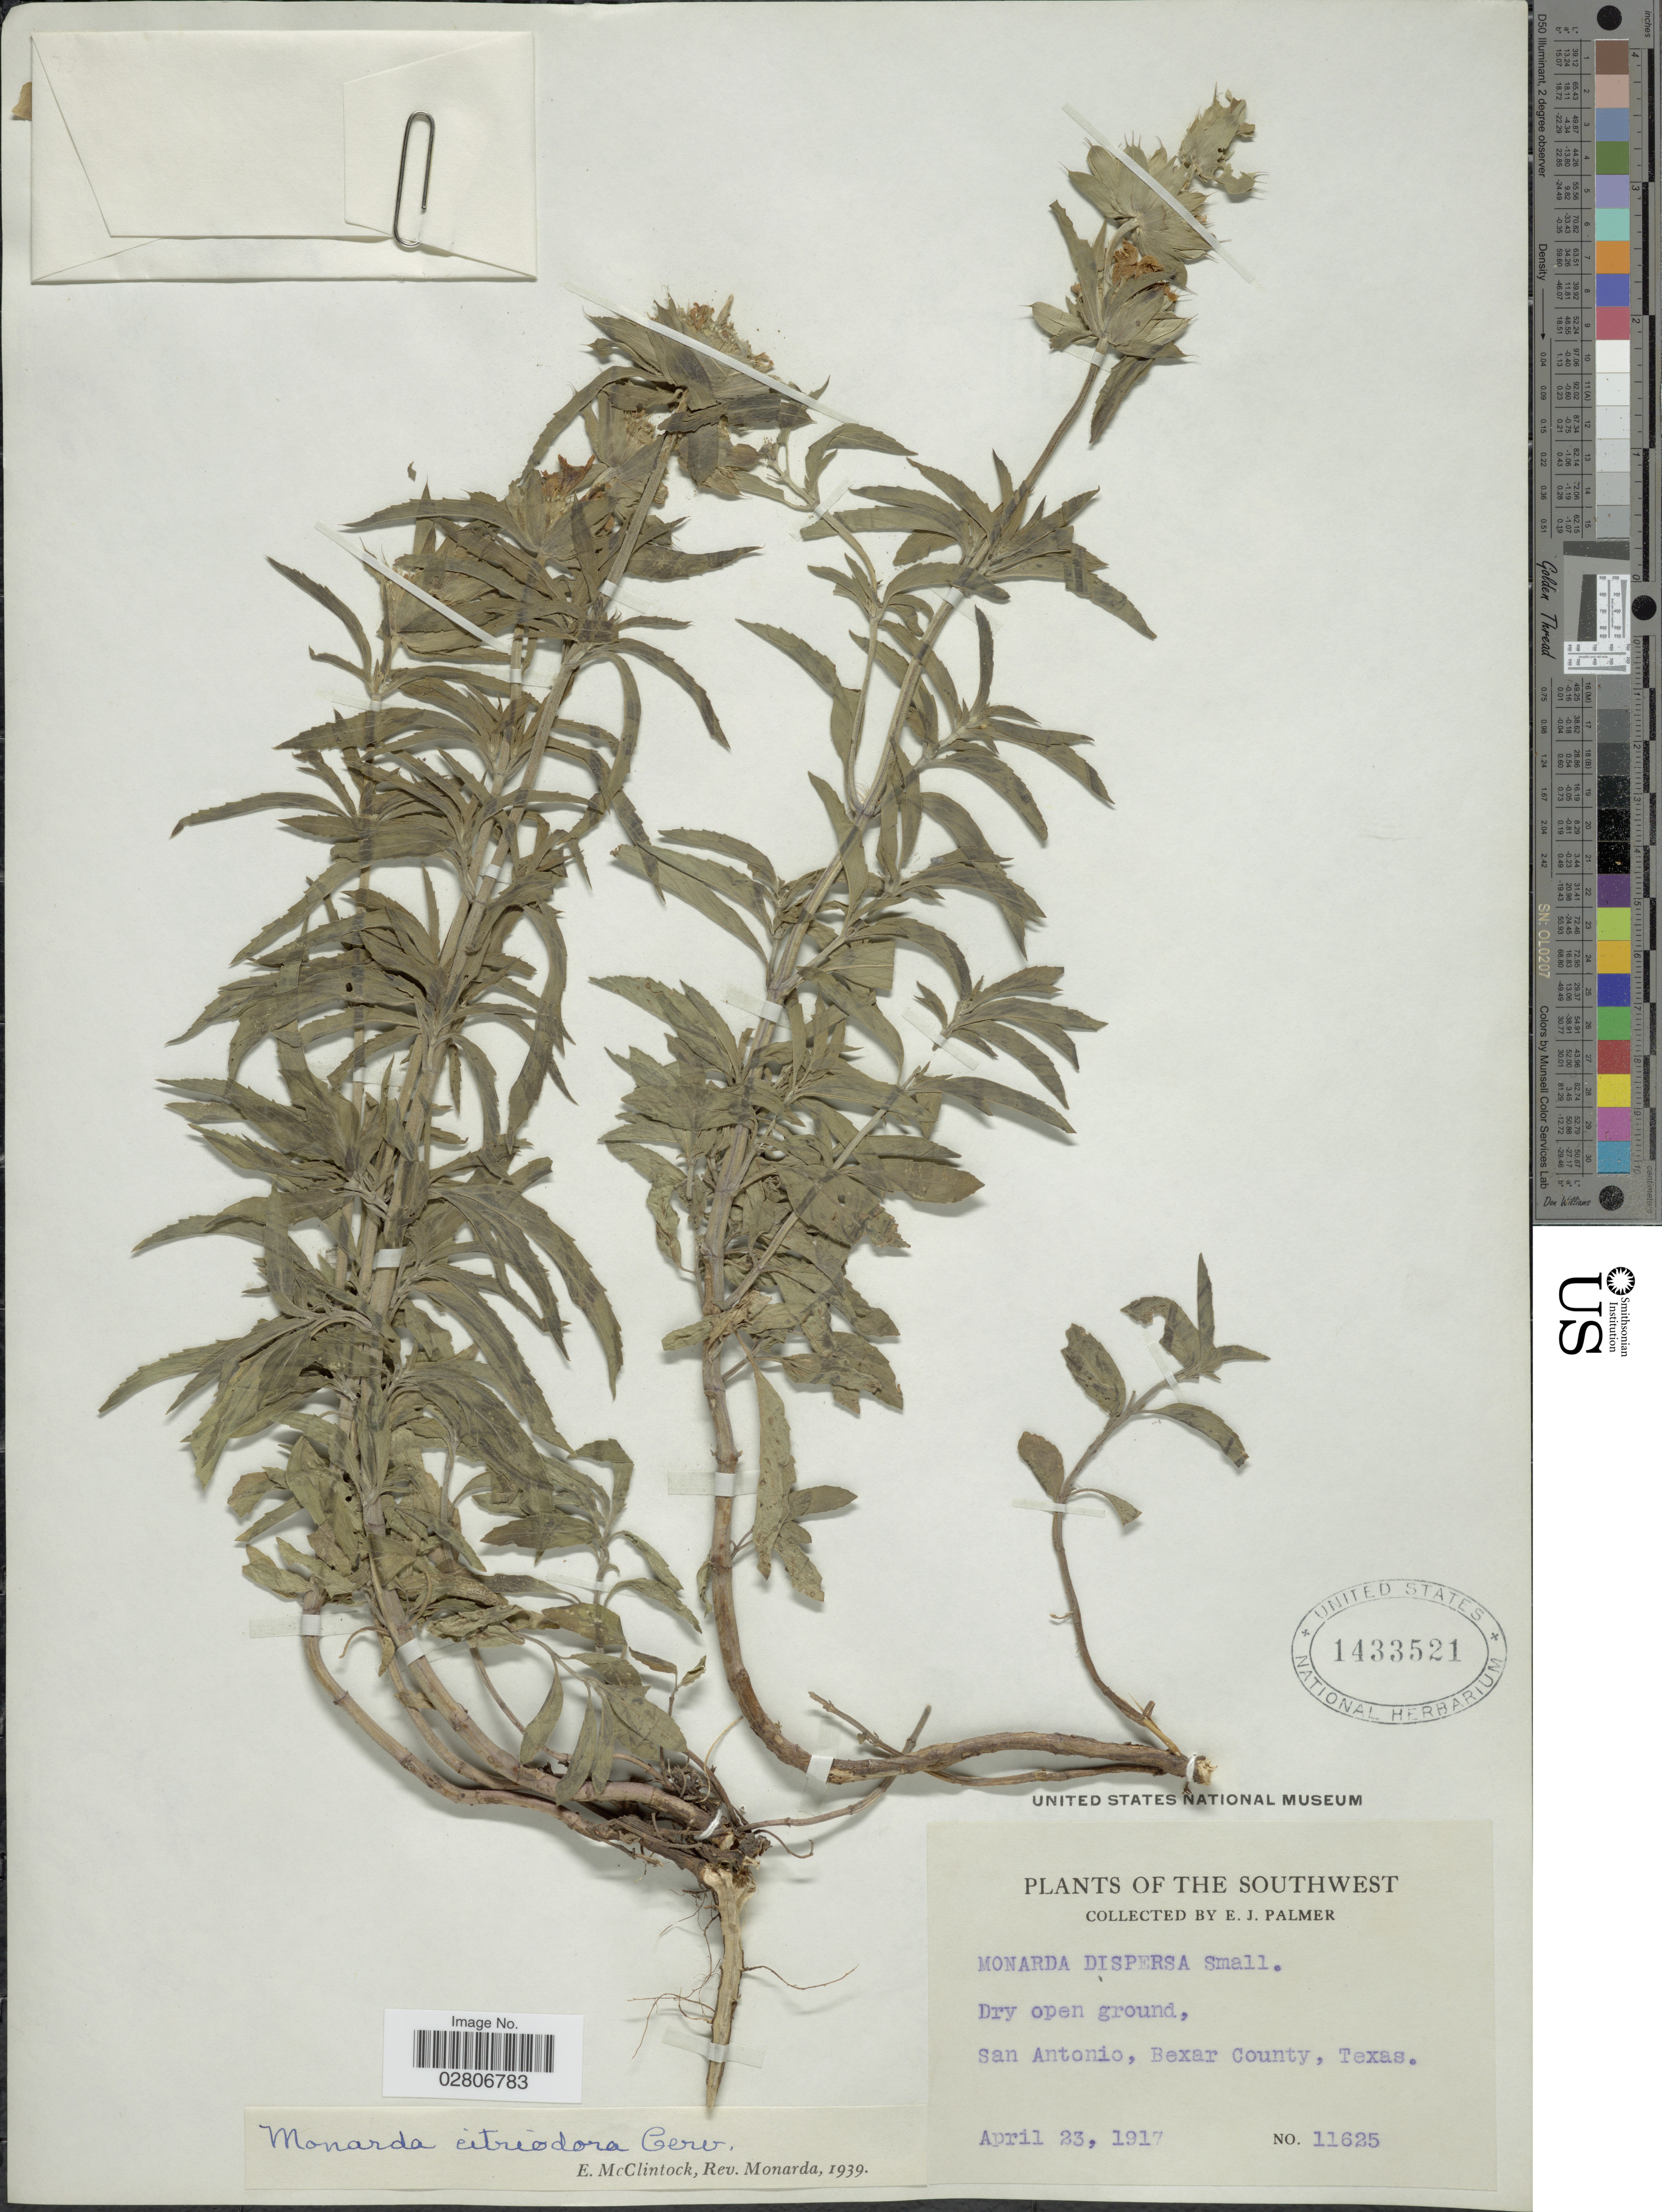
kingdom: Plantae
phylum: Tracheophyta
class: Magnoliopsida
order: Lamiales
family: Lamiaceae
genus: Monarda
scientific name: Monarda citriodora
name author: Cerv. ex Lag.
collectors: E. J. Palmer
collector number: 11625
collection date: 1917-04-23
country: United States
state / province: Texas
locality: Southwest. San Antonio, Bexar County.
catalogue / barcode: US 1433521